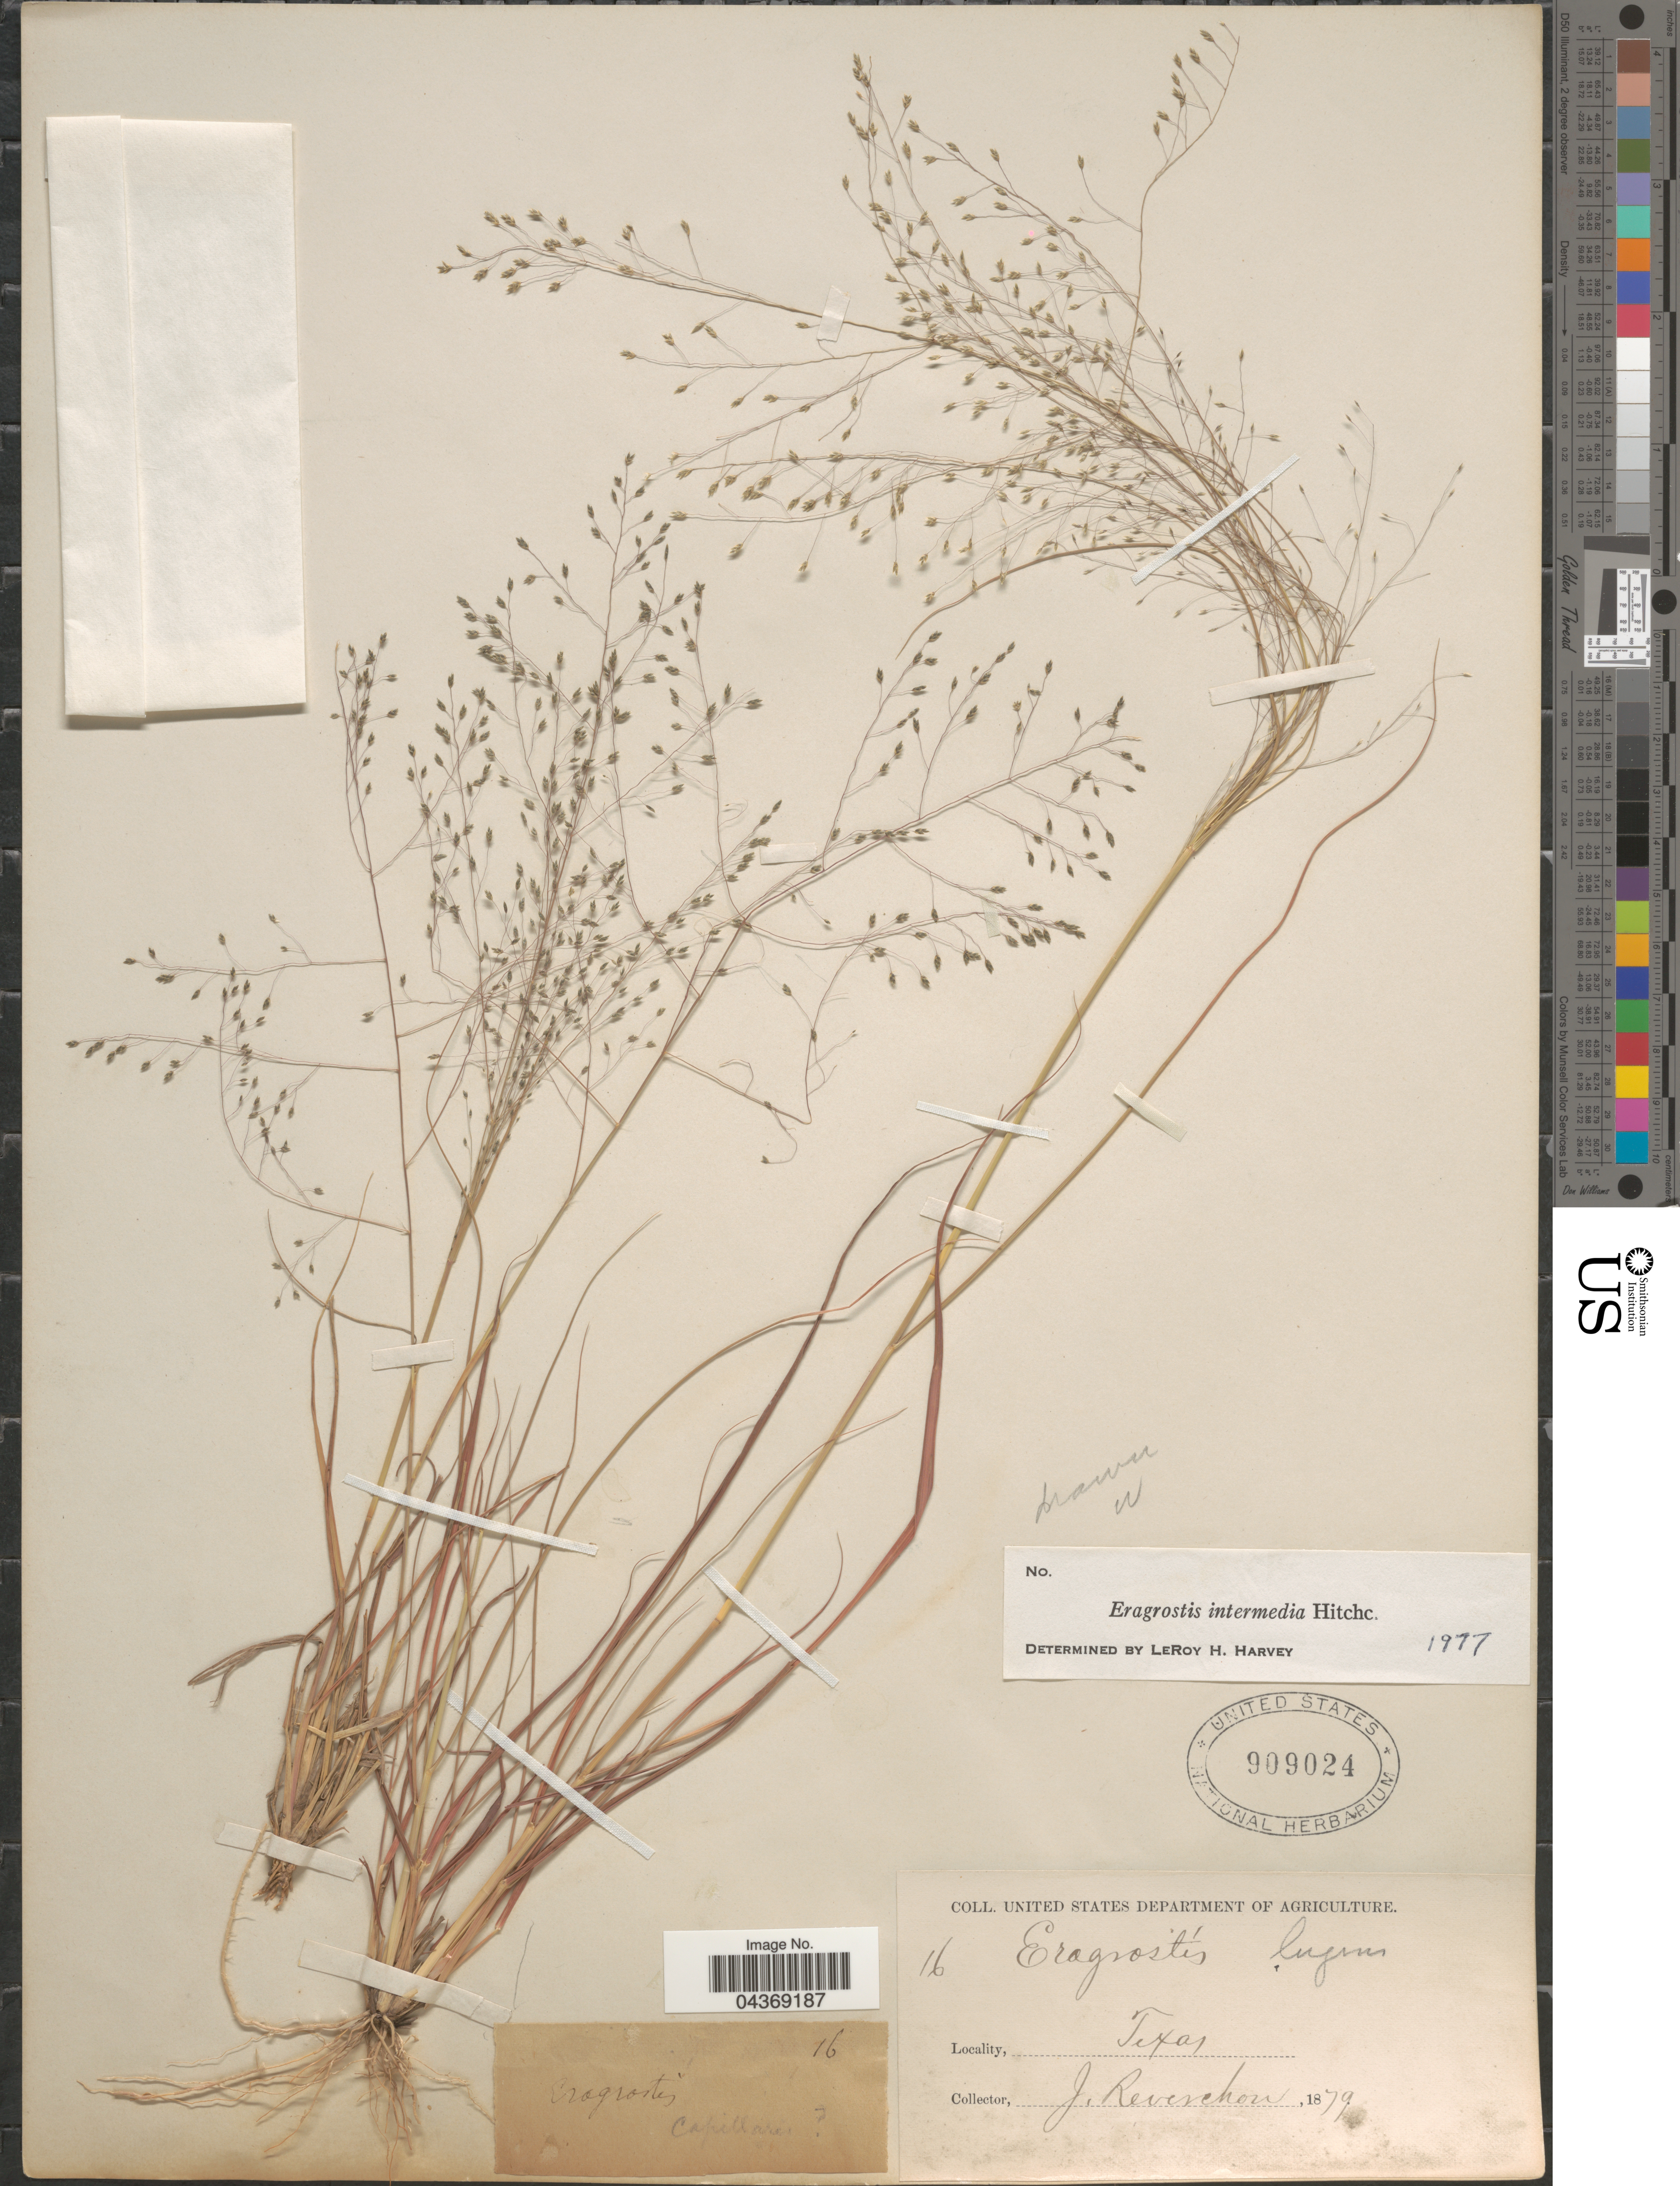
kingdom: Plantae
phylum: Tracheophyta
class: Liliopsida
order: Poales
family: Poaceae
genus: Eragrostis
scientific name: Eragrostis intermedia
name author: Hitchc.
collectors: J. Reverchon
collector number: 16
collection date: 1879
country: United States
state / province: Texas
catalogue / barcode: US 909024